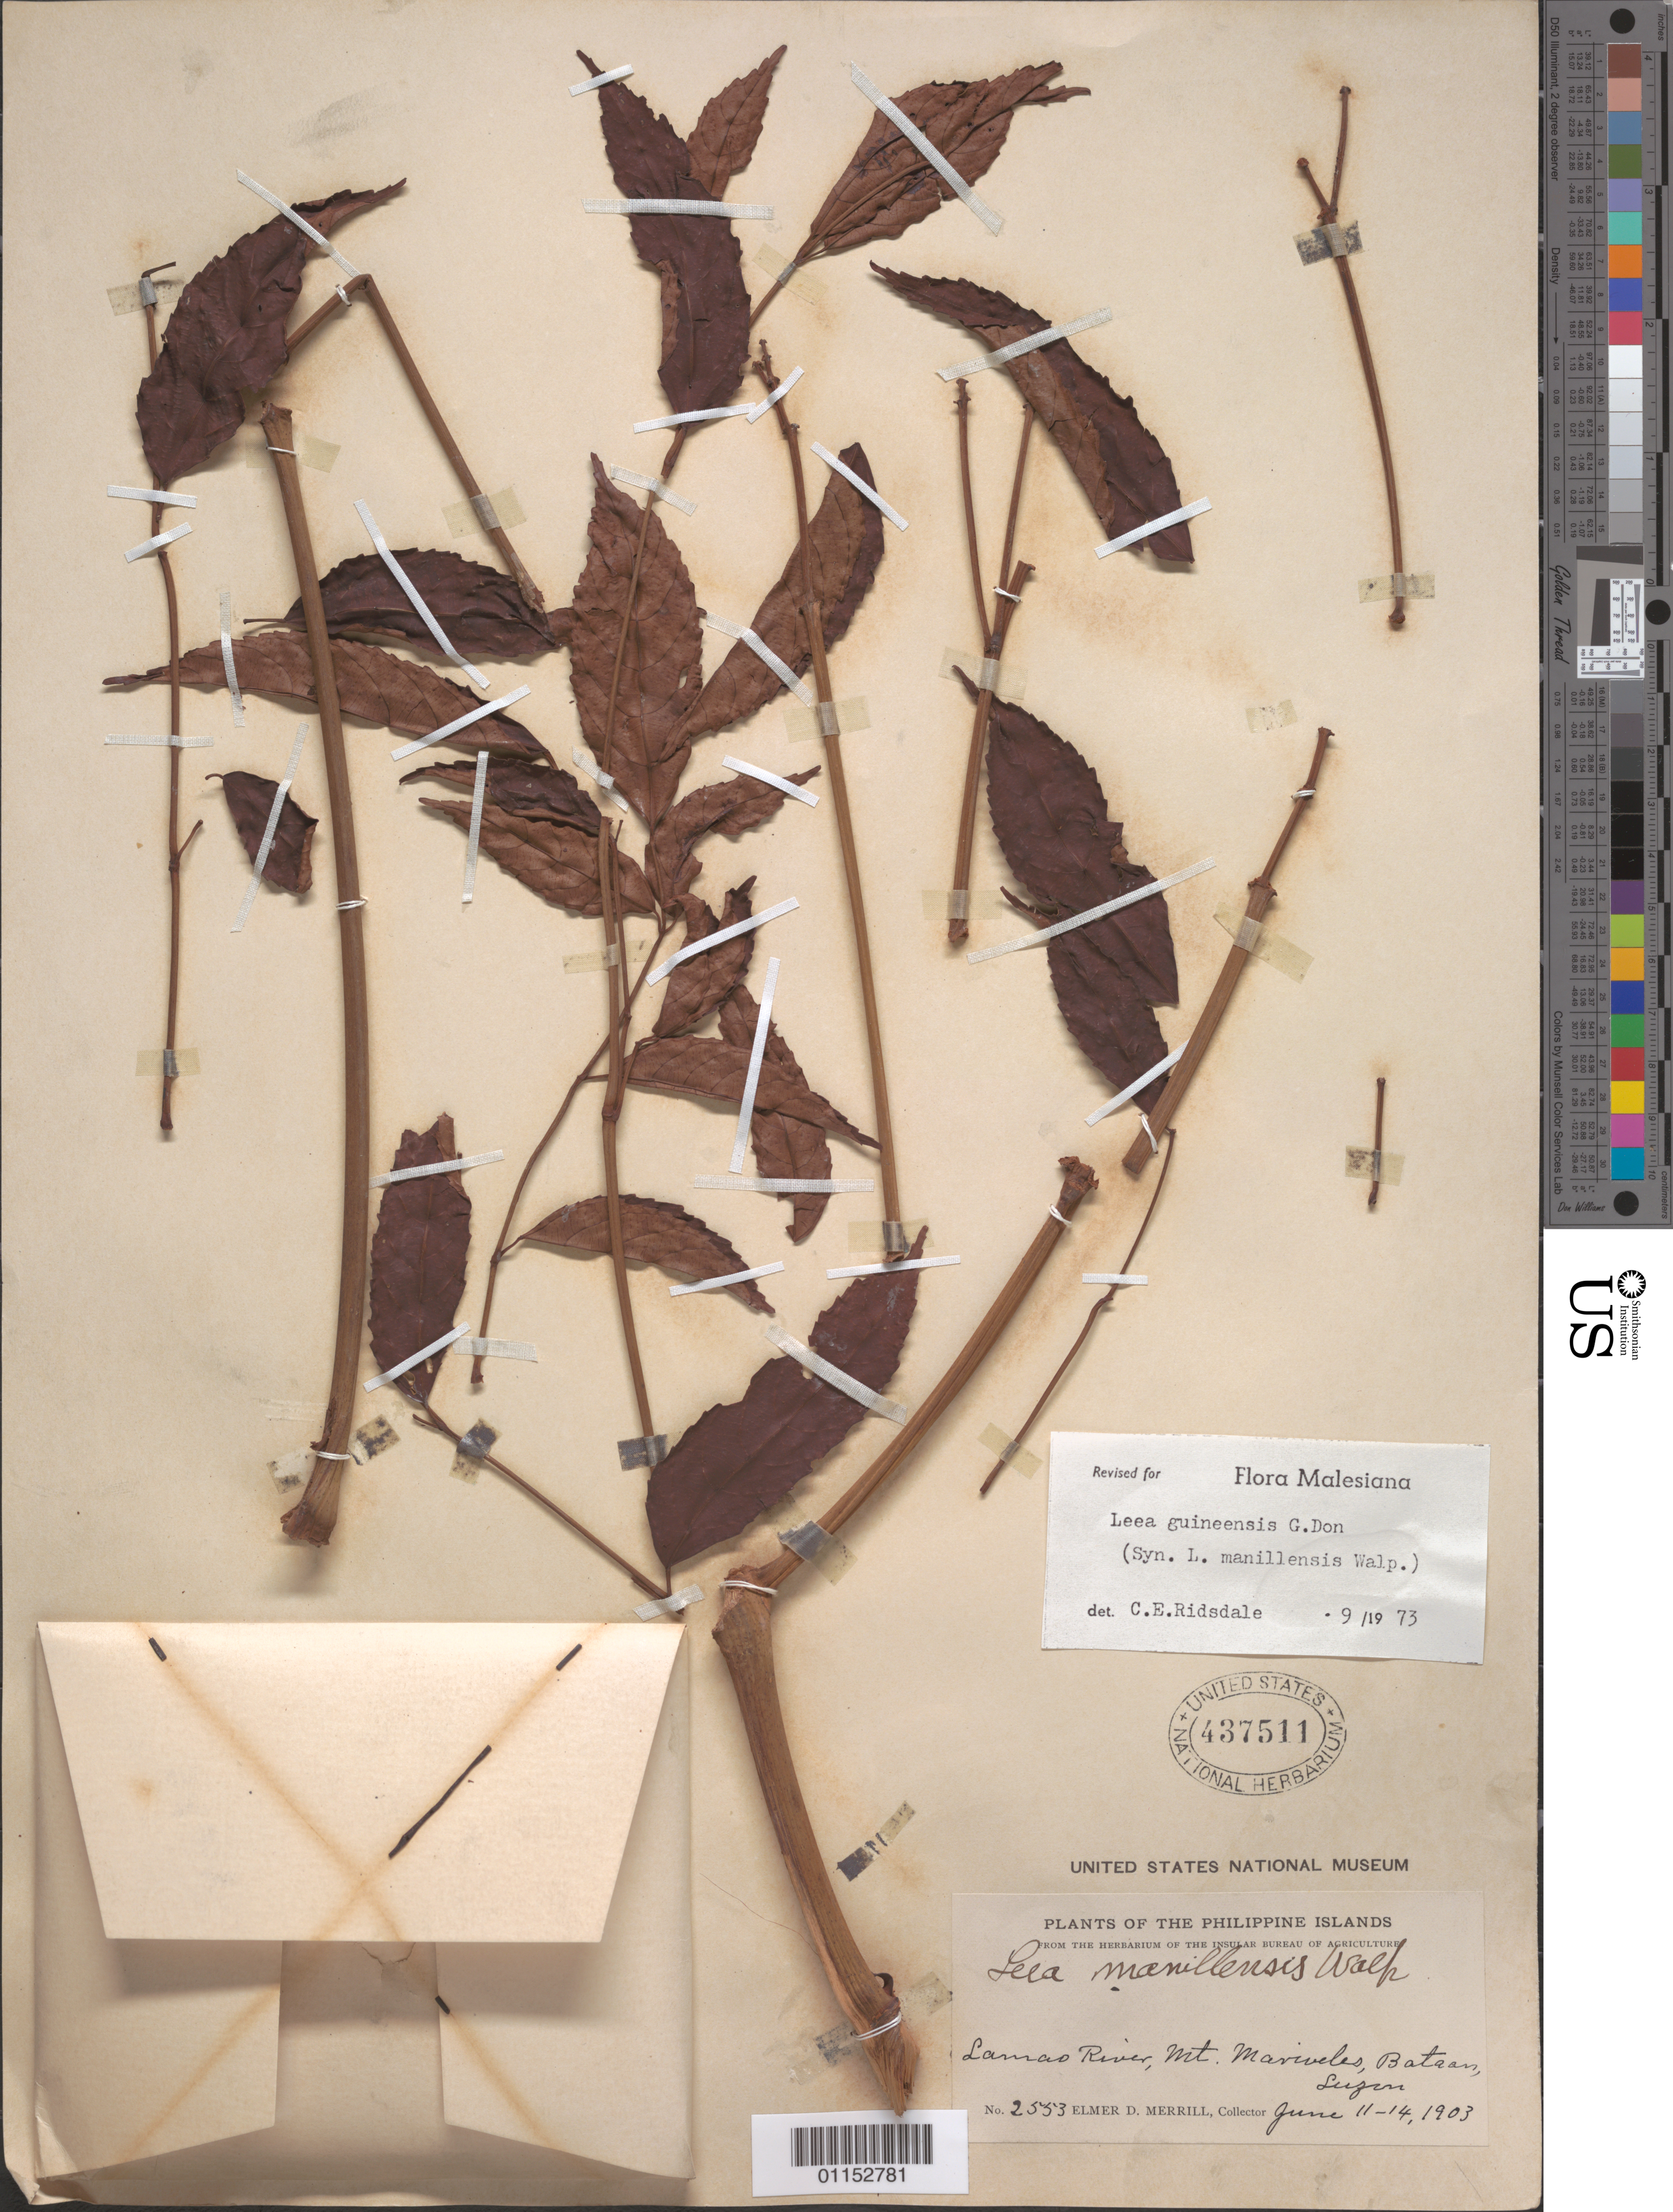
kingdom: Plantae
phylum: Tracheophyta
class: Magnoliopsida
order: Vitales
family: Vitaceae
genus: Leea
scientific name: Leea guineensis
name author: G. Don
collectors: E. D. Merrill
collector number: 2553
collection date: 1903-06-11/1903-06-14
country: Philippines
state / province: Central Luzon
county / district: Bataan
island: Luzon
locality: Lamao River, Mt Mariveles, Luzon.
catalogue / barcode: US 437511